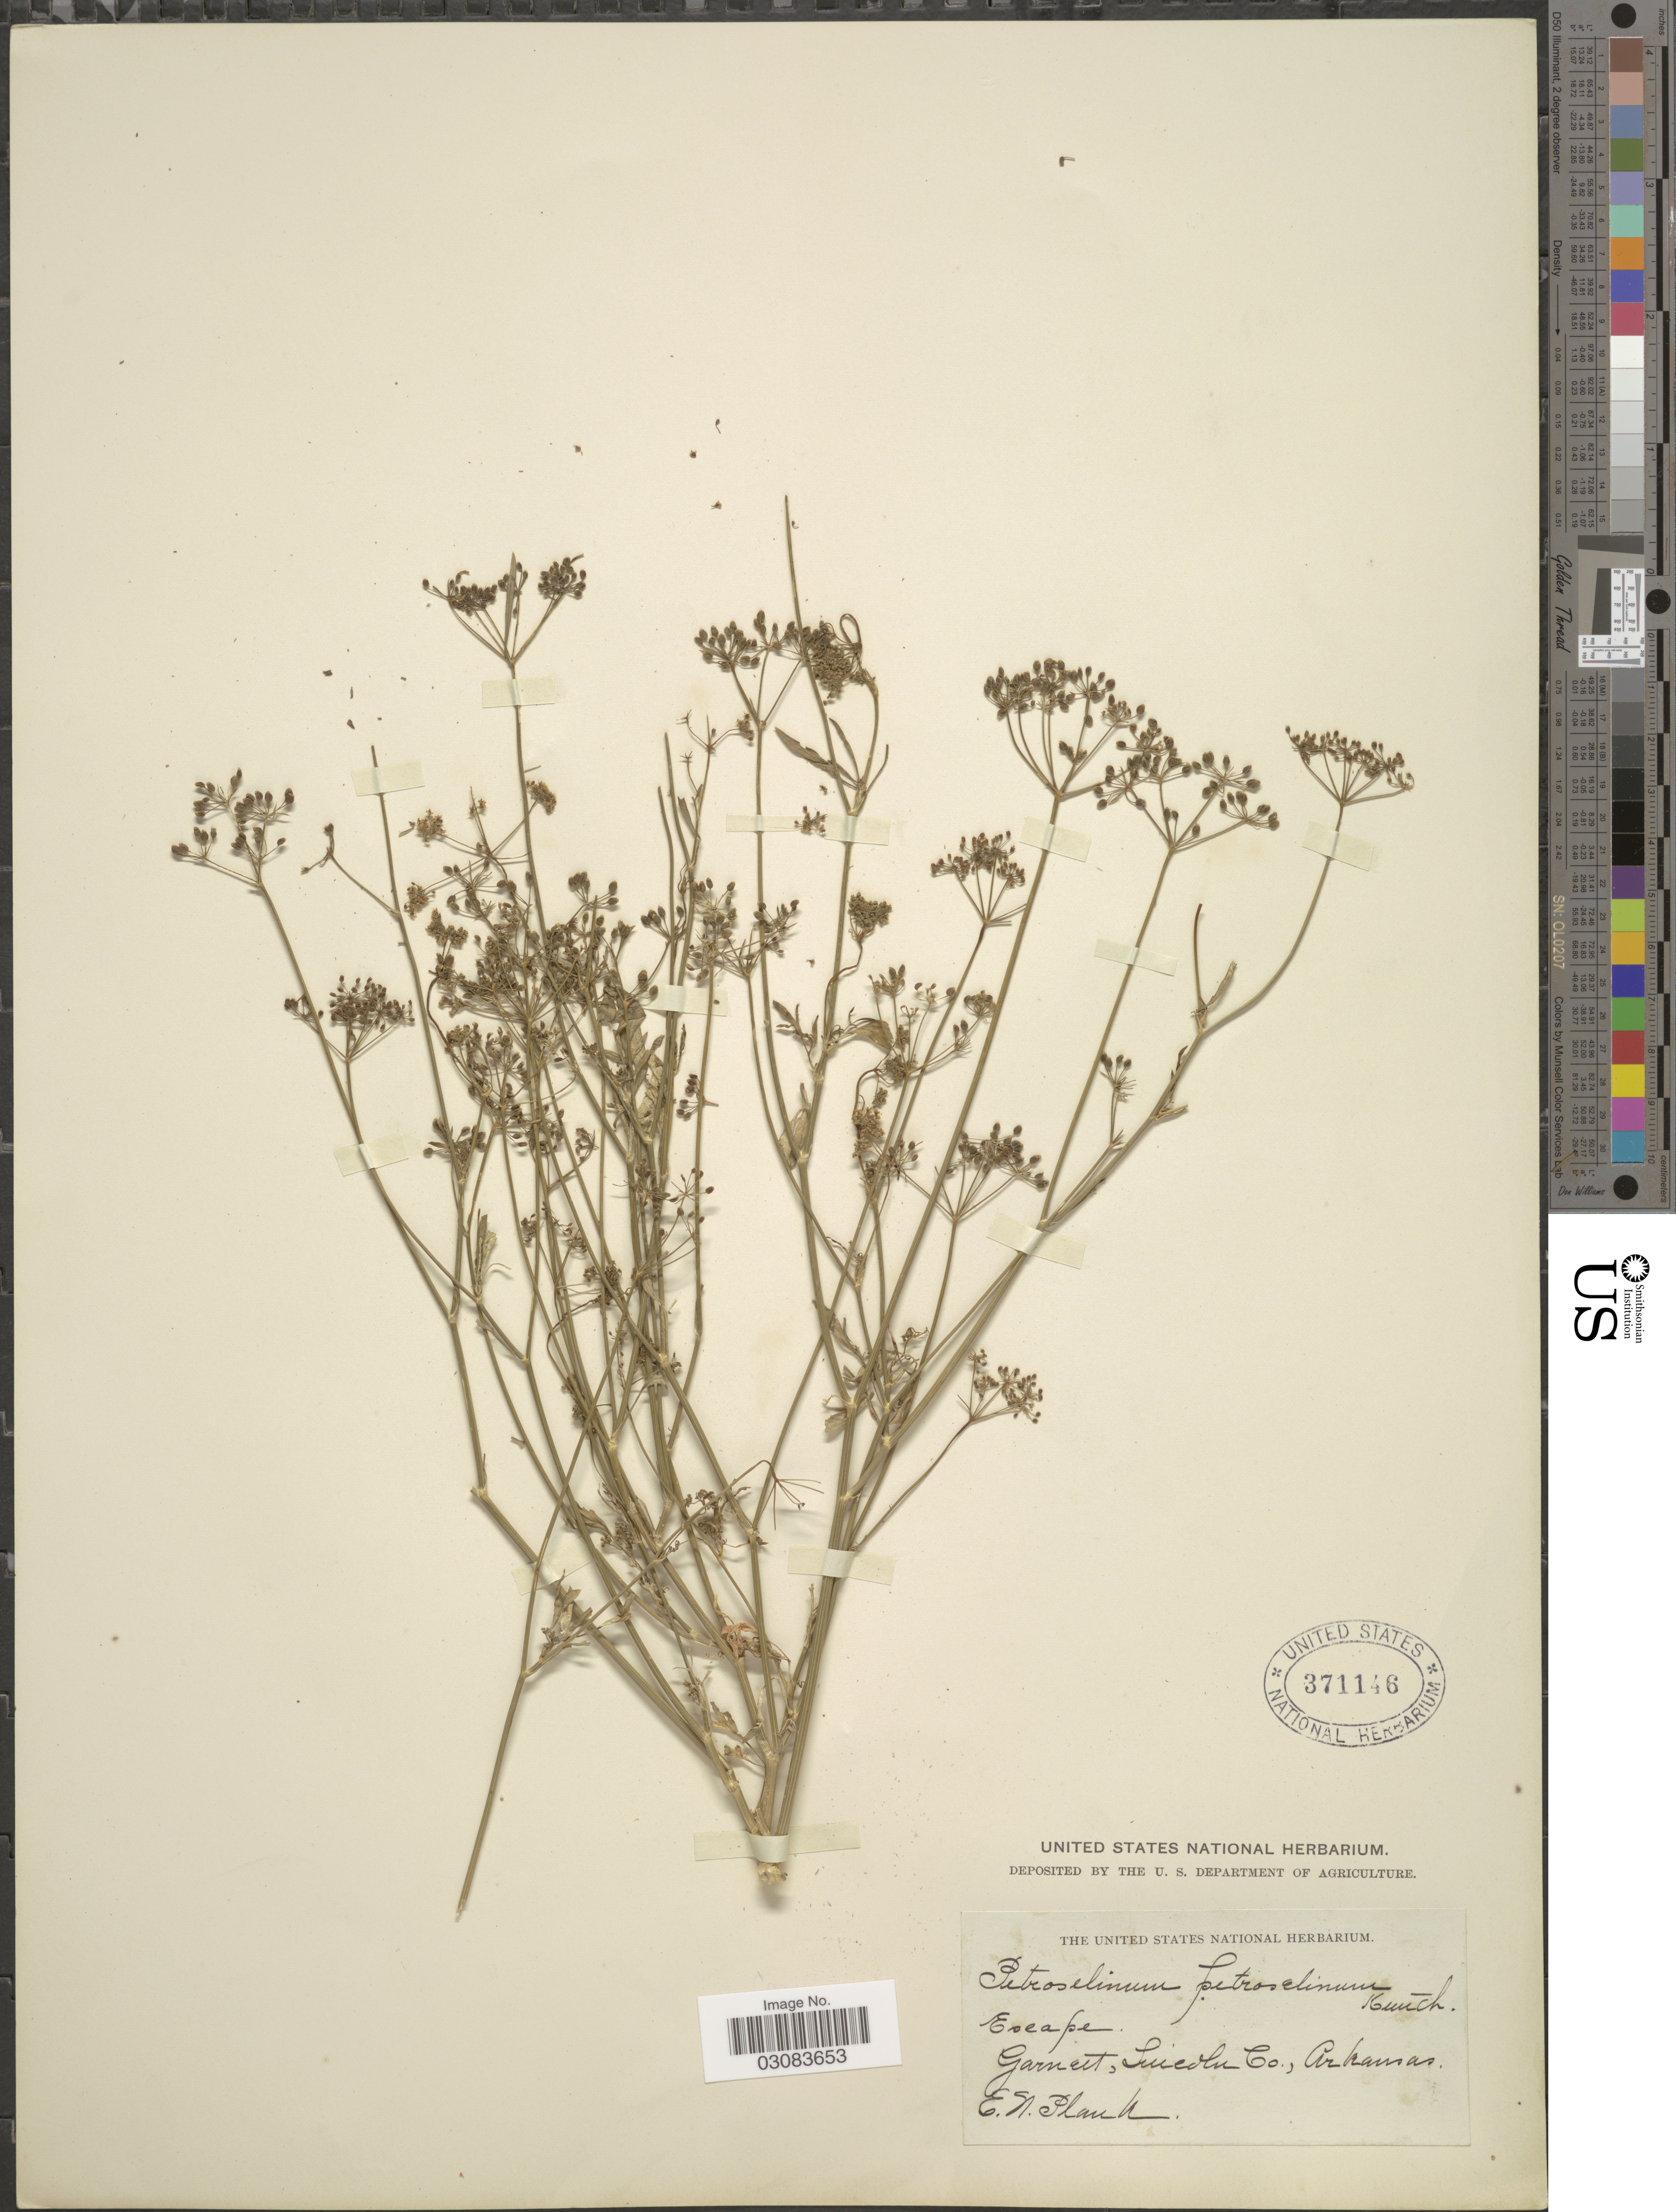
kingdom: Plantae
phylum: Tracheophyta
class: Magnoliopsida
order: Apiales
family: Apiaceae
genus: Petroselinum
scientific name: Petroselinum crispum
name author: (Mill.) Fuss.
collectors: E. Plank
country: United States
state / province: Arkansas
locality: Garnett, Lincoln Co.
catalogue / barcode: US 371146